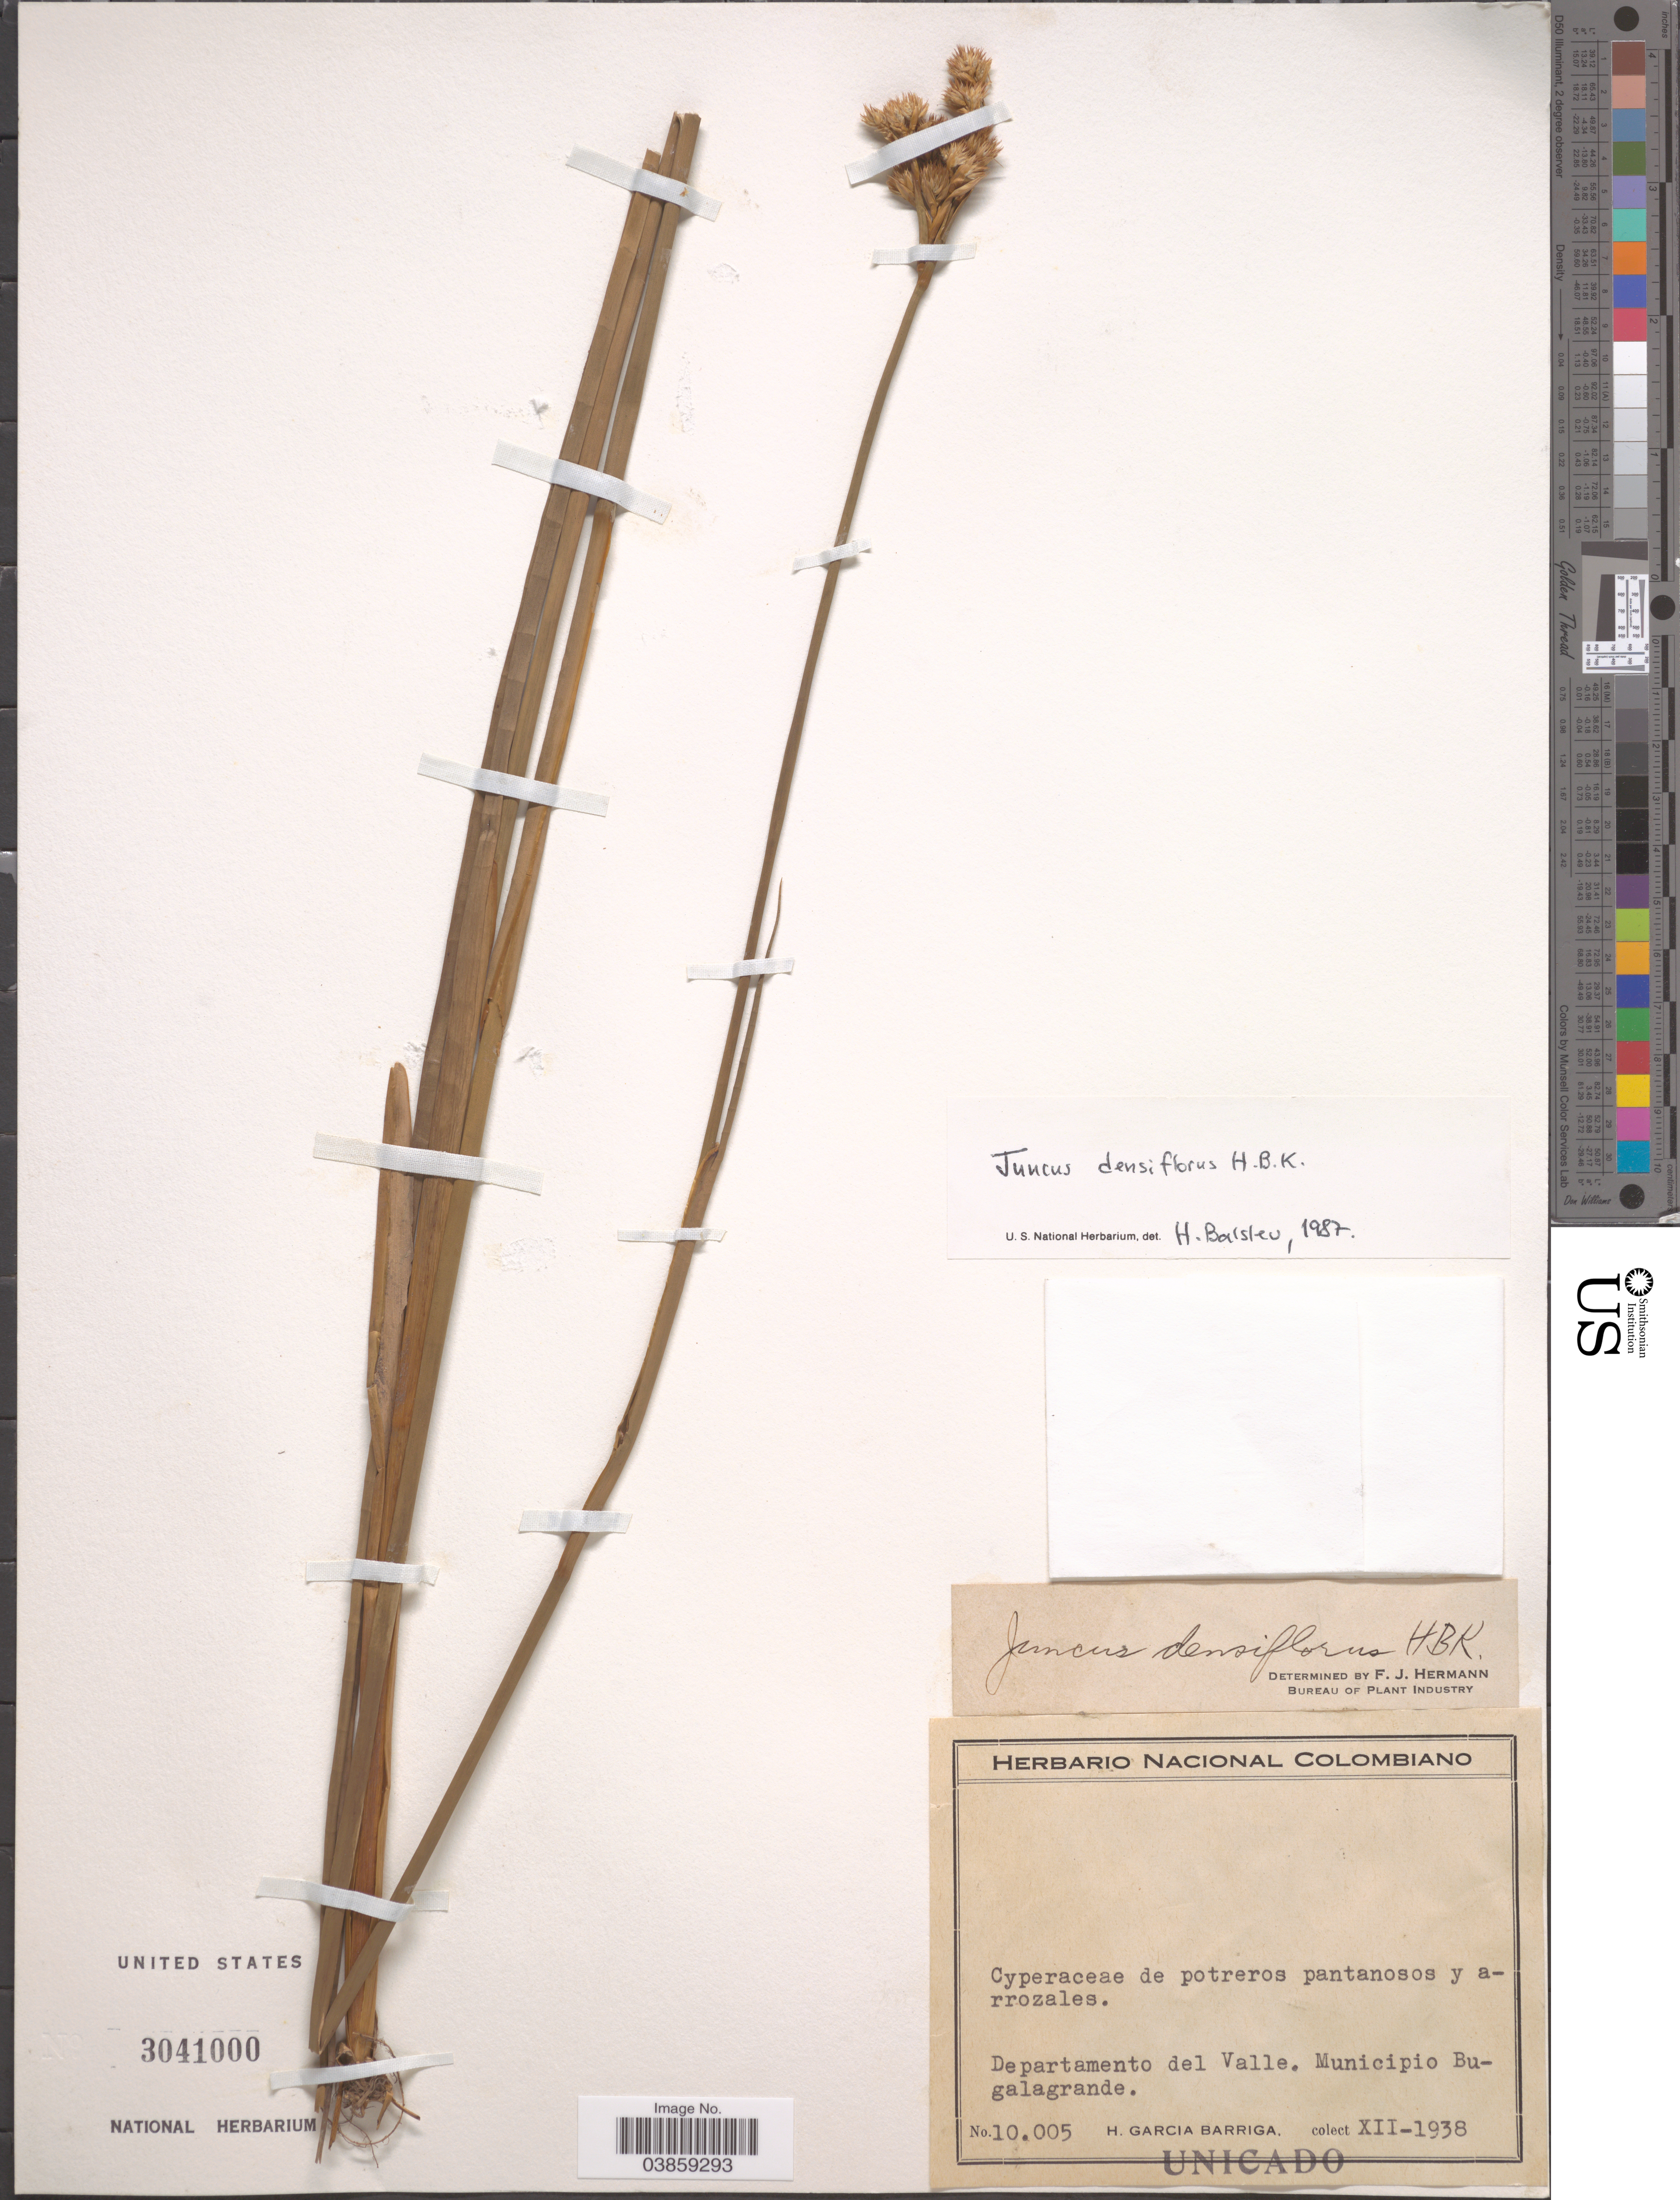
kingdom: Plantae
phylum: Tracheophyta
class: Liliopsida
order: Poales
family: Juncaceae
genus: Juncus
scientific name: Juncus densiflorus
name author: Kunth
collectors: H. García Barriga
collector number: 10005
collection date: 1938-12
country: Colombia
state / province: Valle del Cauca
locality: Departamento del Valle. Municipio Bugalagrande.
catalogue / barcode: US 3041000